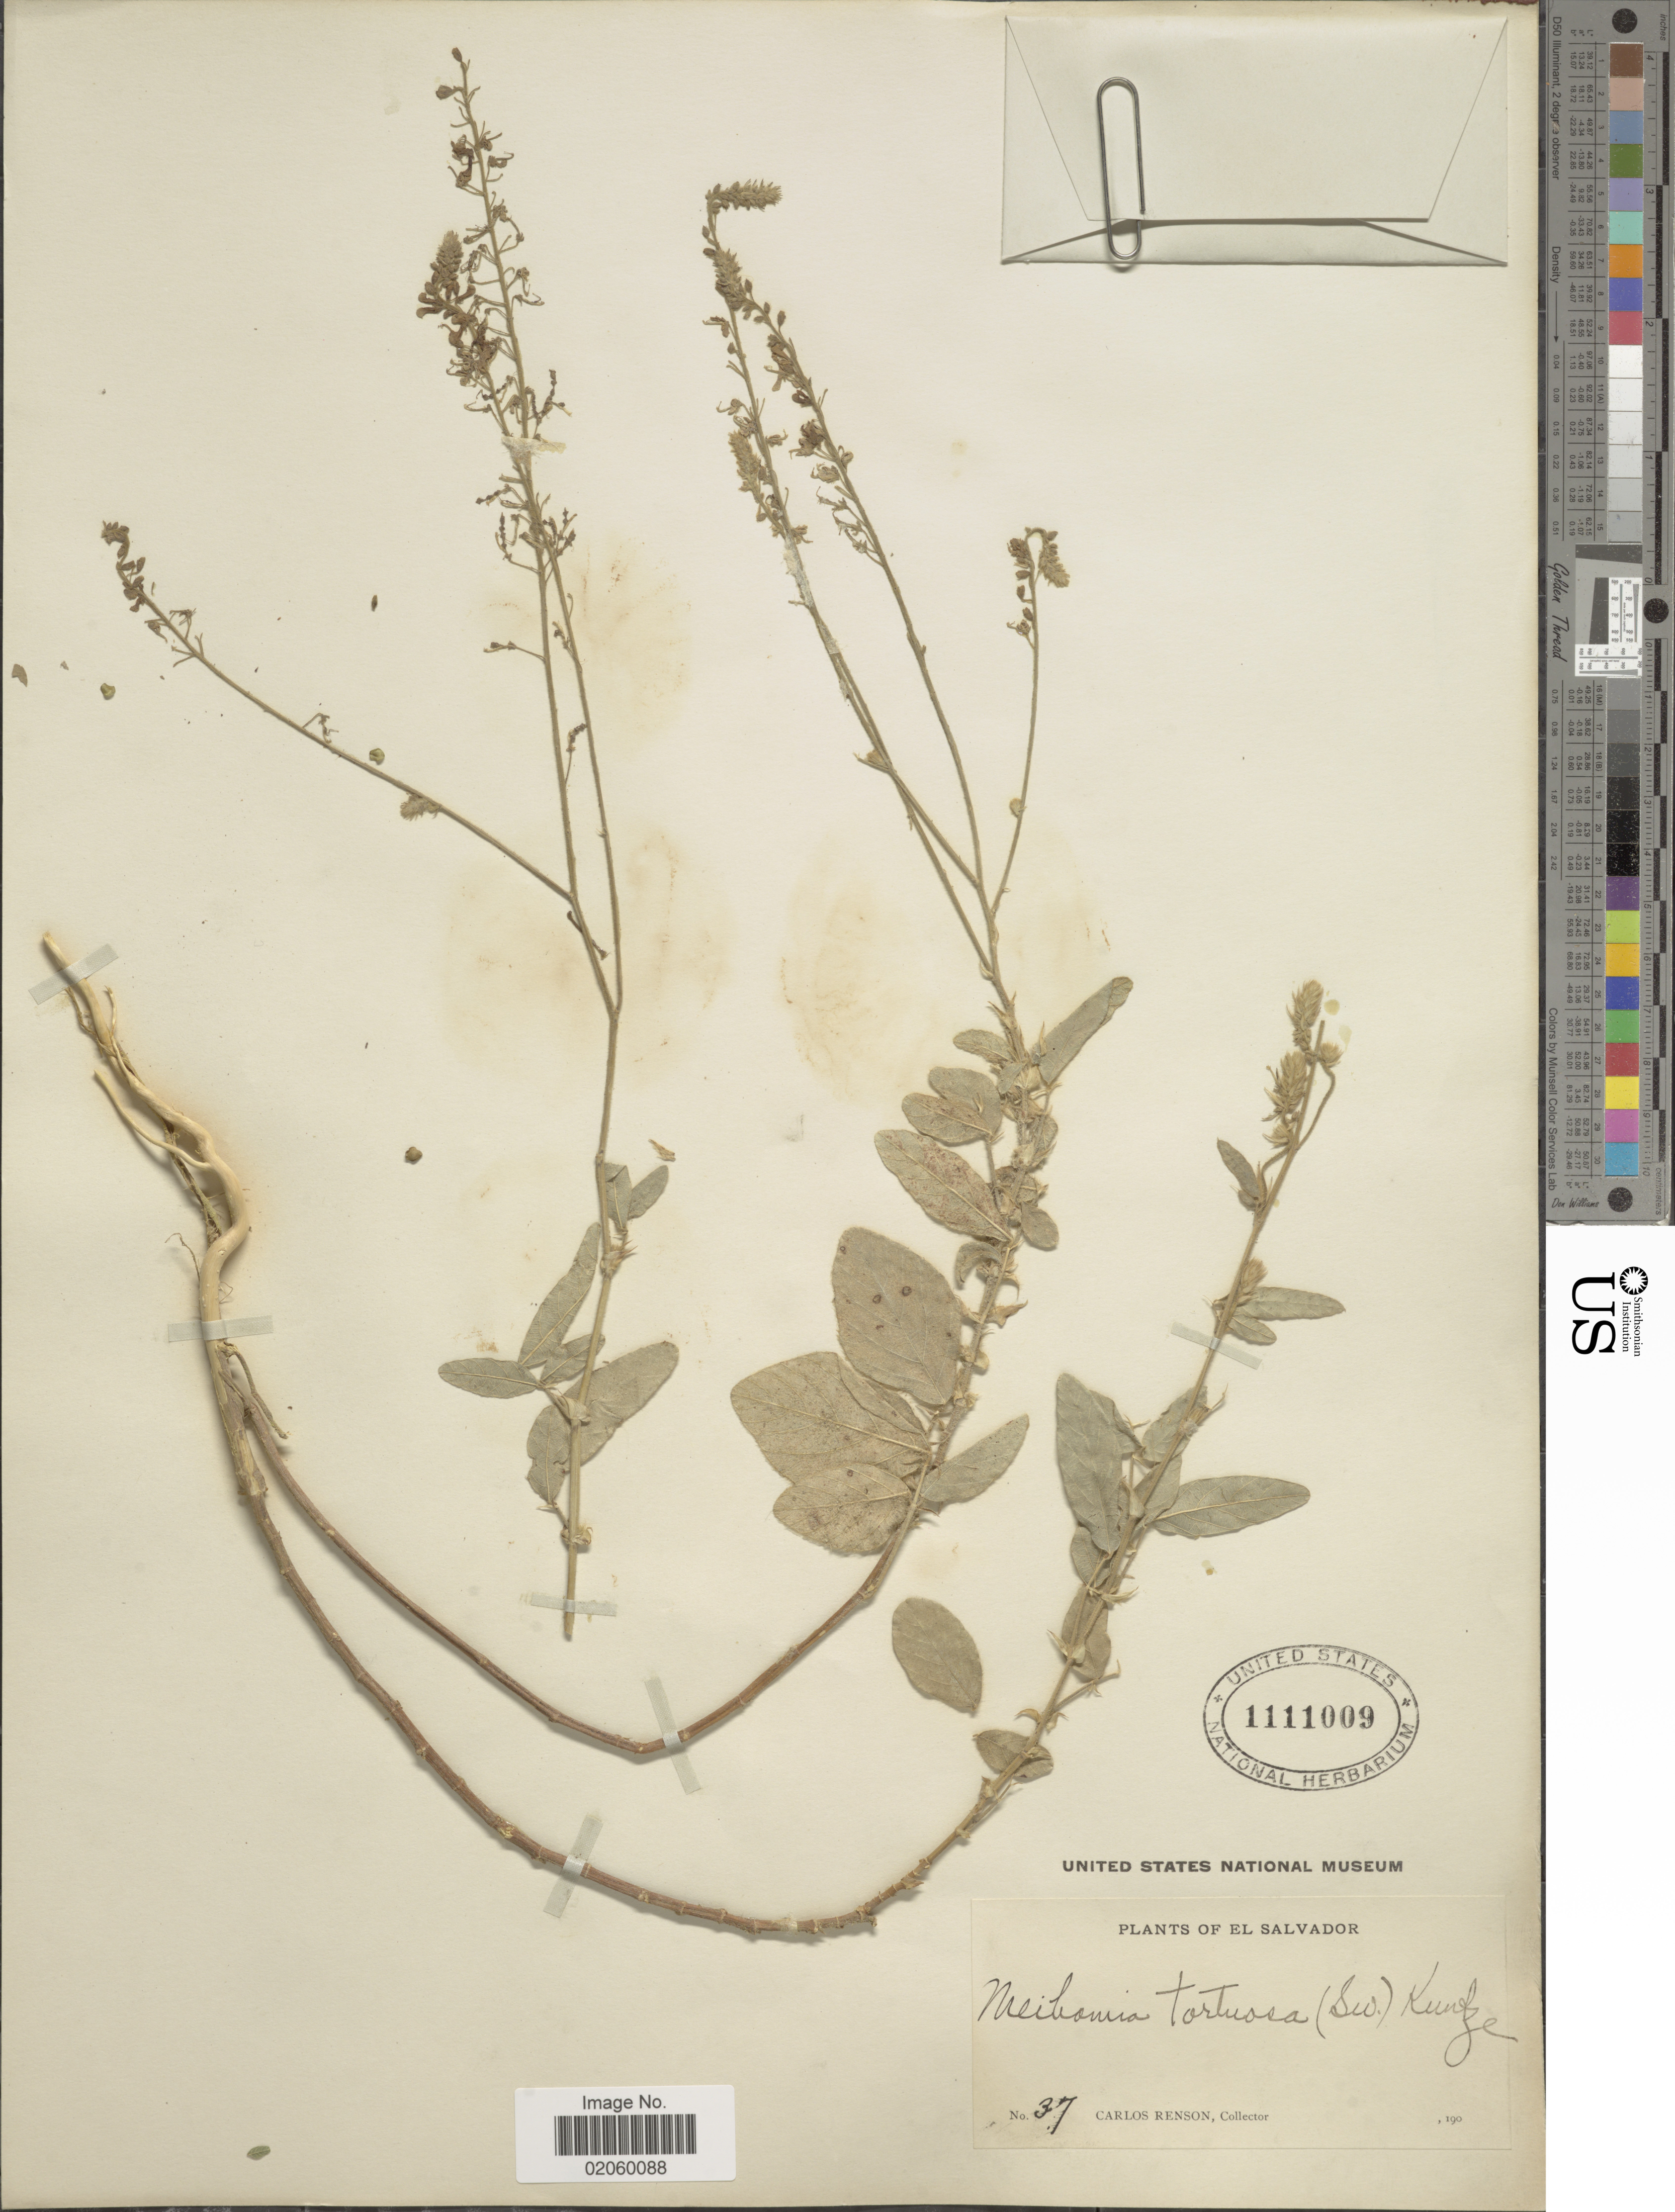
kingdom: Plantae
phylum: Tracheophyta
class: Magnoliopsida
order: Fabales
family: Fabaceae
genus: Desmodium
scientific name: Desmodium tortuosum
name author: (Sw.) DC.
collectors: C. Renson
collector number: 37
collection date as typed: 190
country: El Salvador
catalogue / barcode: US 1111009